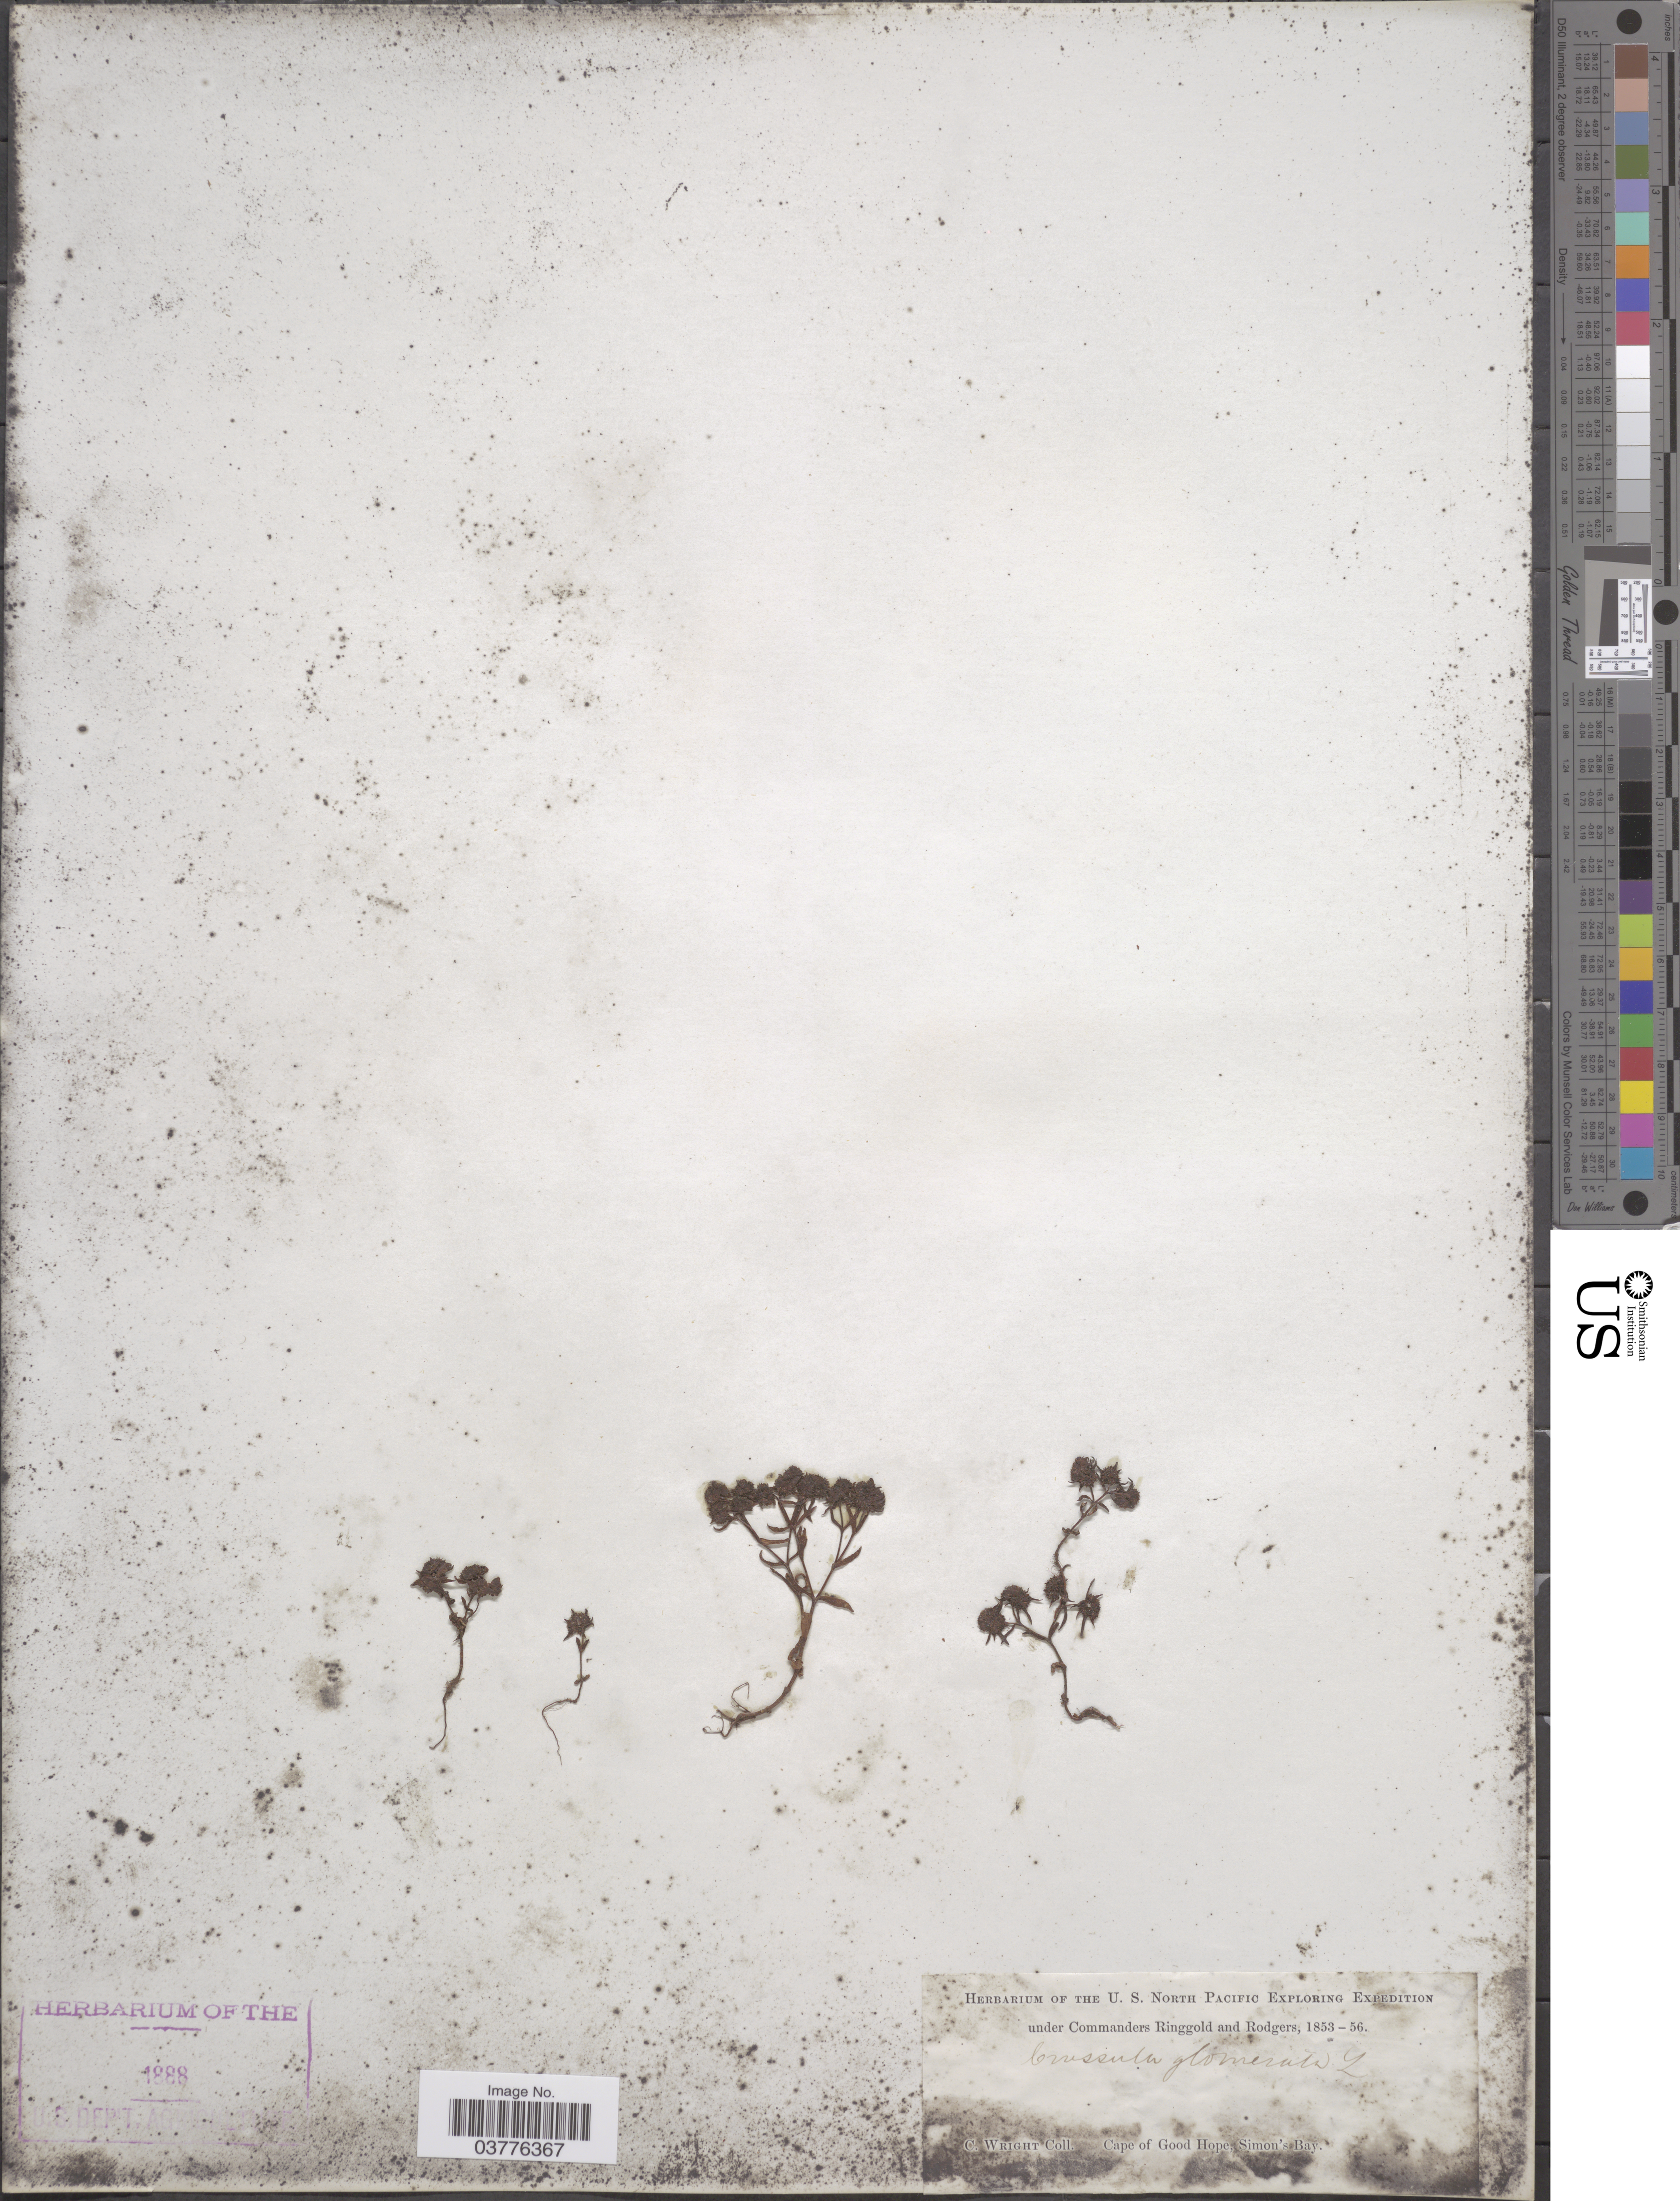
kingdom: Plantae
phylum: Tracheophyta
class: Magnoliopsida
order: Saxifragales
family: Crassulaceae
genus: Crassula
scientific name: Crassula glomerata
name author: P.J. Bergius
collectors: C. Wright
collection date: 1853/1856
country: South Africa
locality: Cape of Good Hope, Simon's Bay.